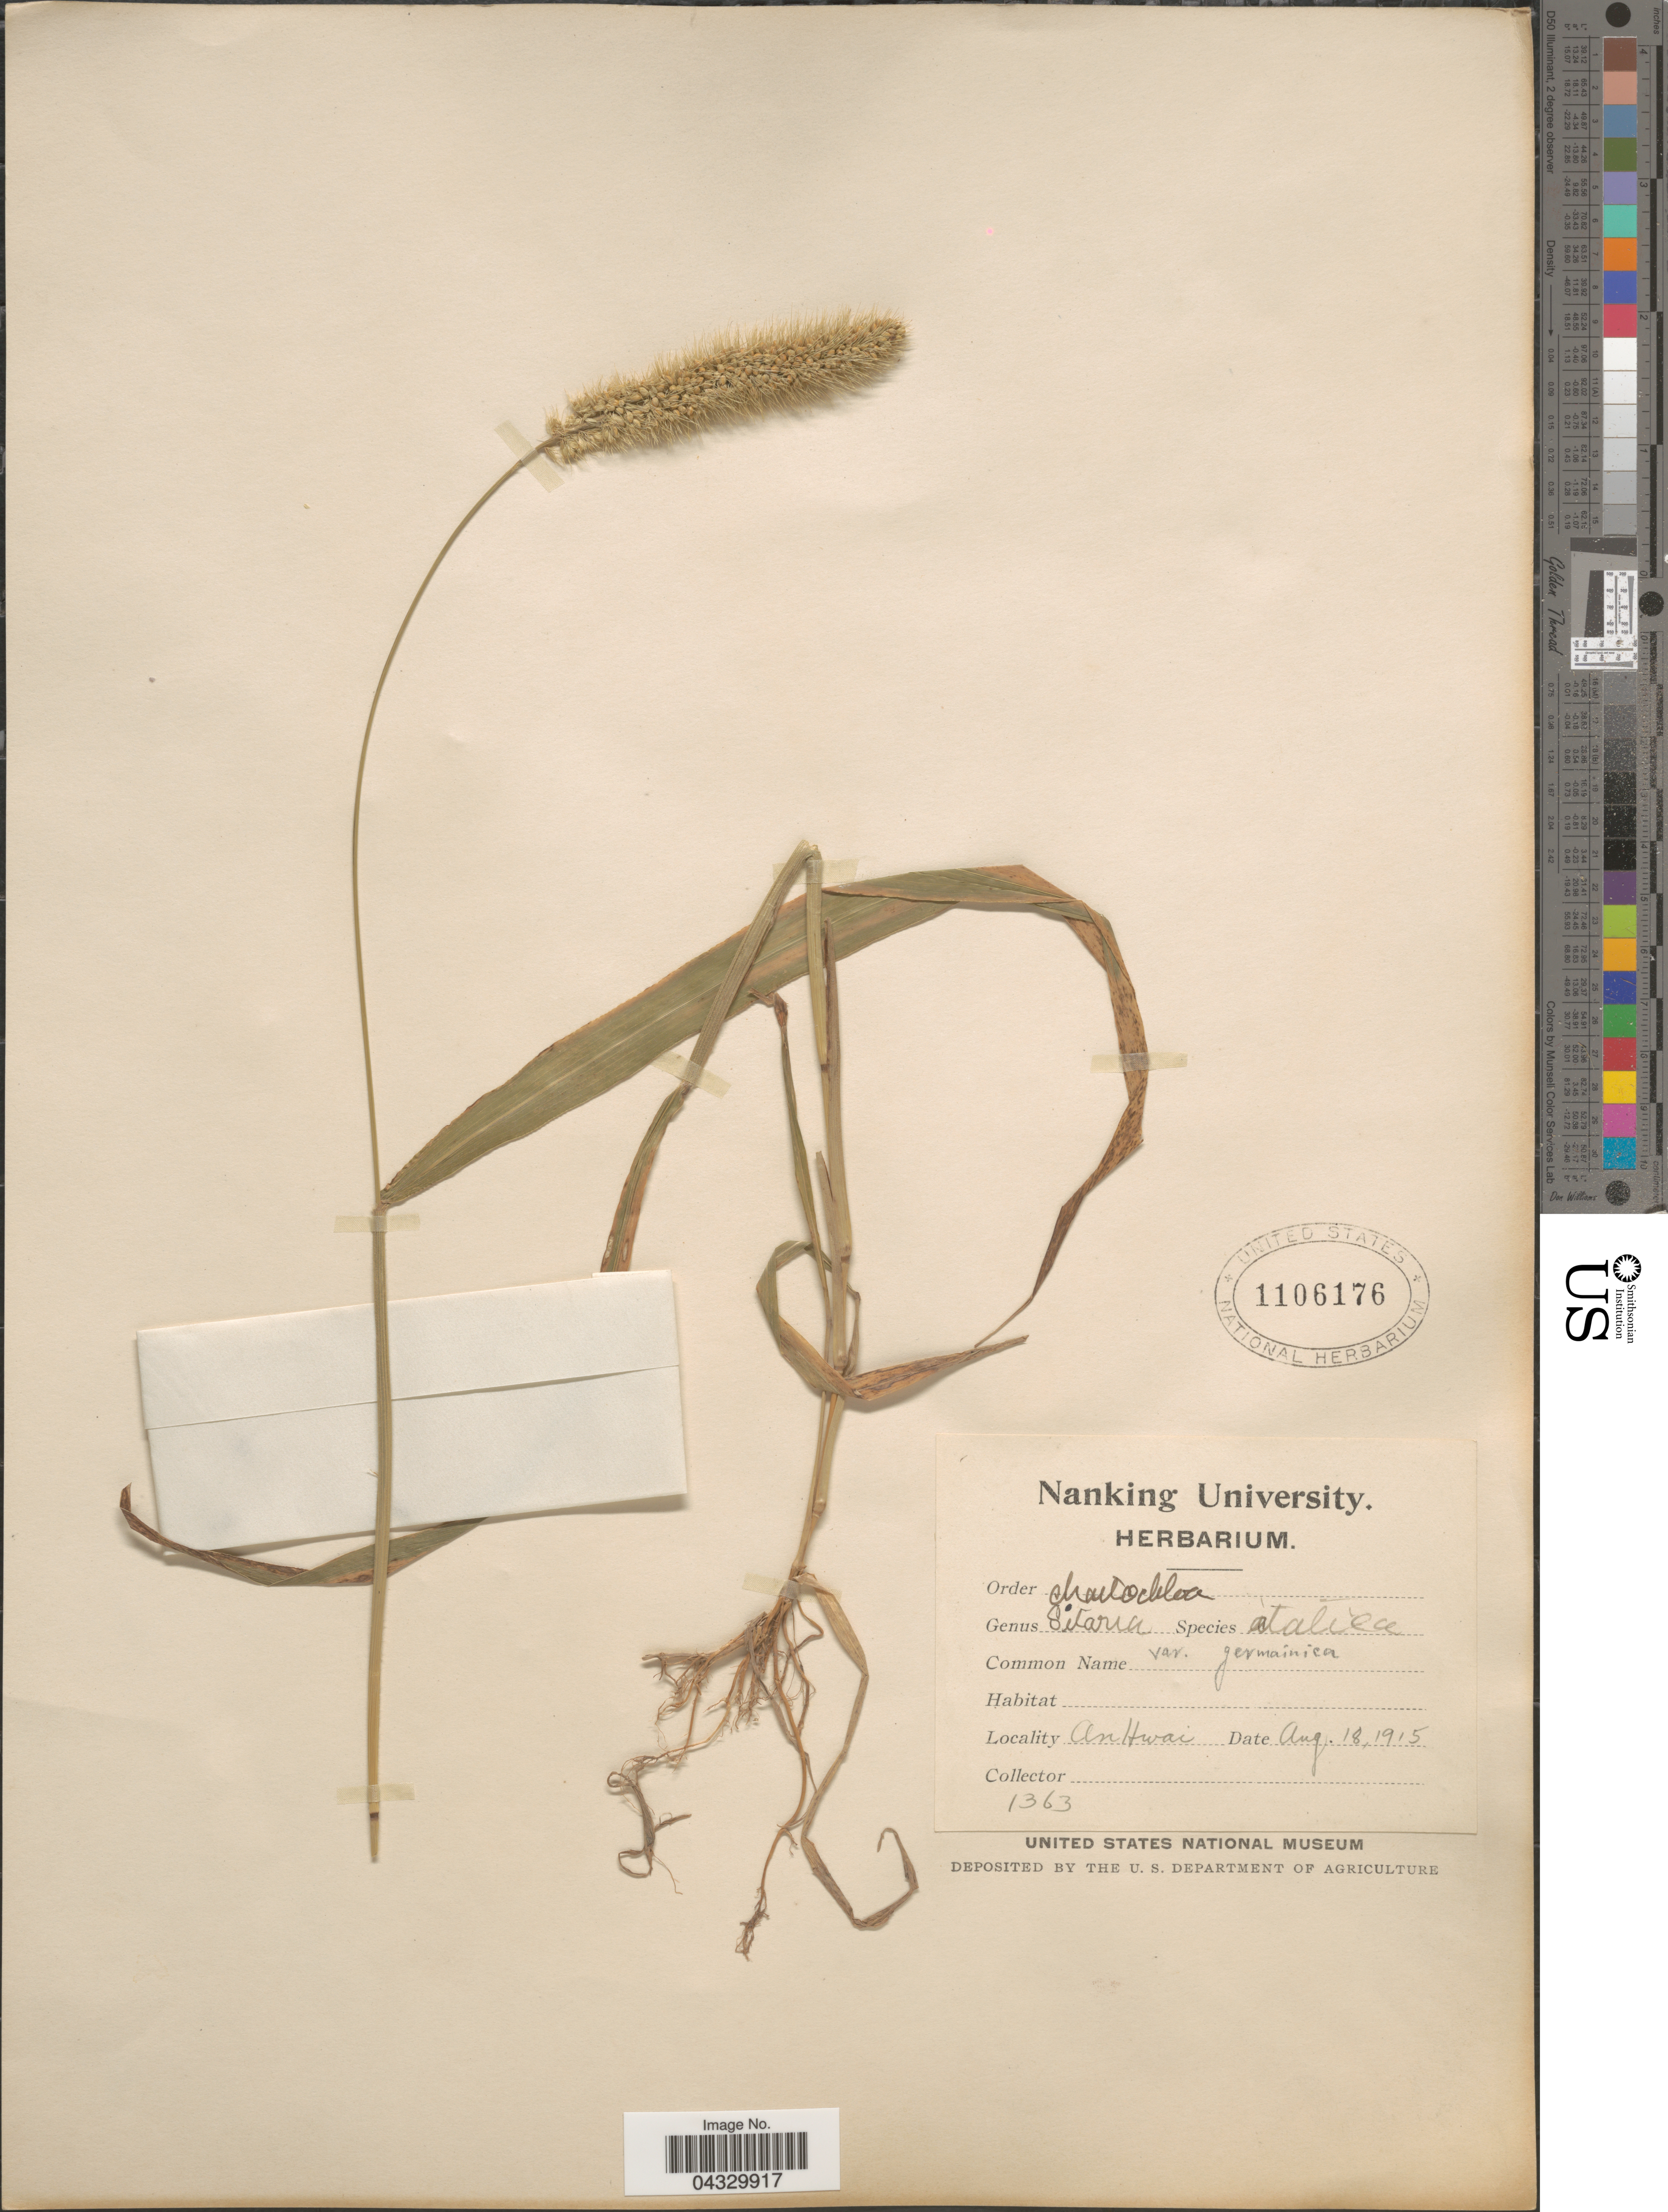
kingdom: Plantae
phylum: Tracheophyta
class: Liliopsida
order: Poales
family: Poaceae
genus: Setaria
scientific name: Setaria italica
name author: (L.) P. Beauv.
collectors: Nanking University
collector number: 1363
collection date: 1915-08-18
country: China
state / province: Anhui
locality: An Hwai.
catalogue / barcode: US 1106176